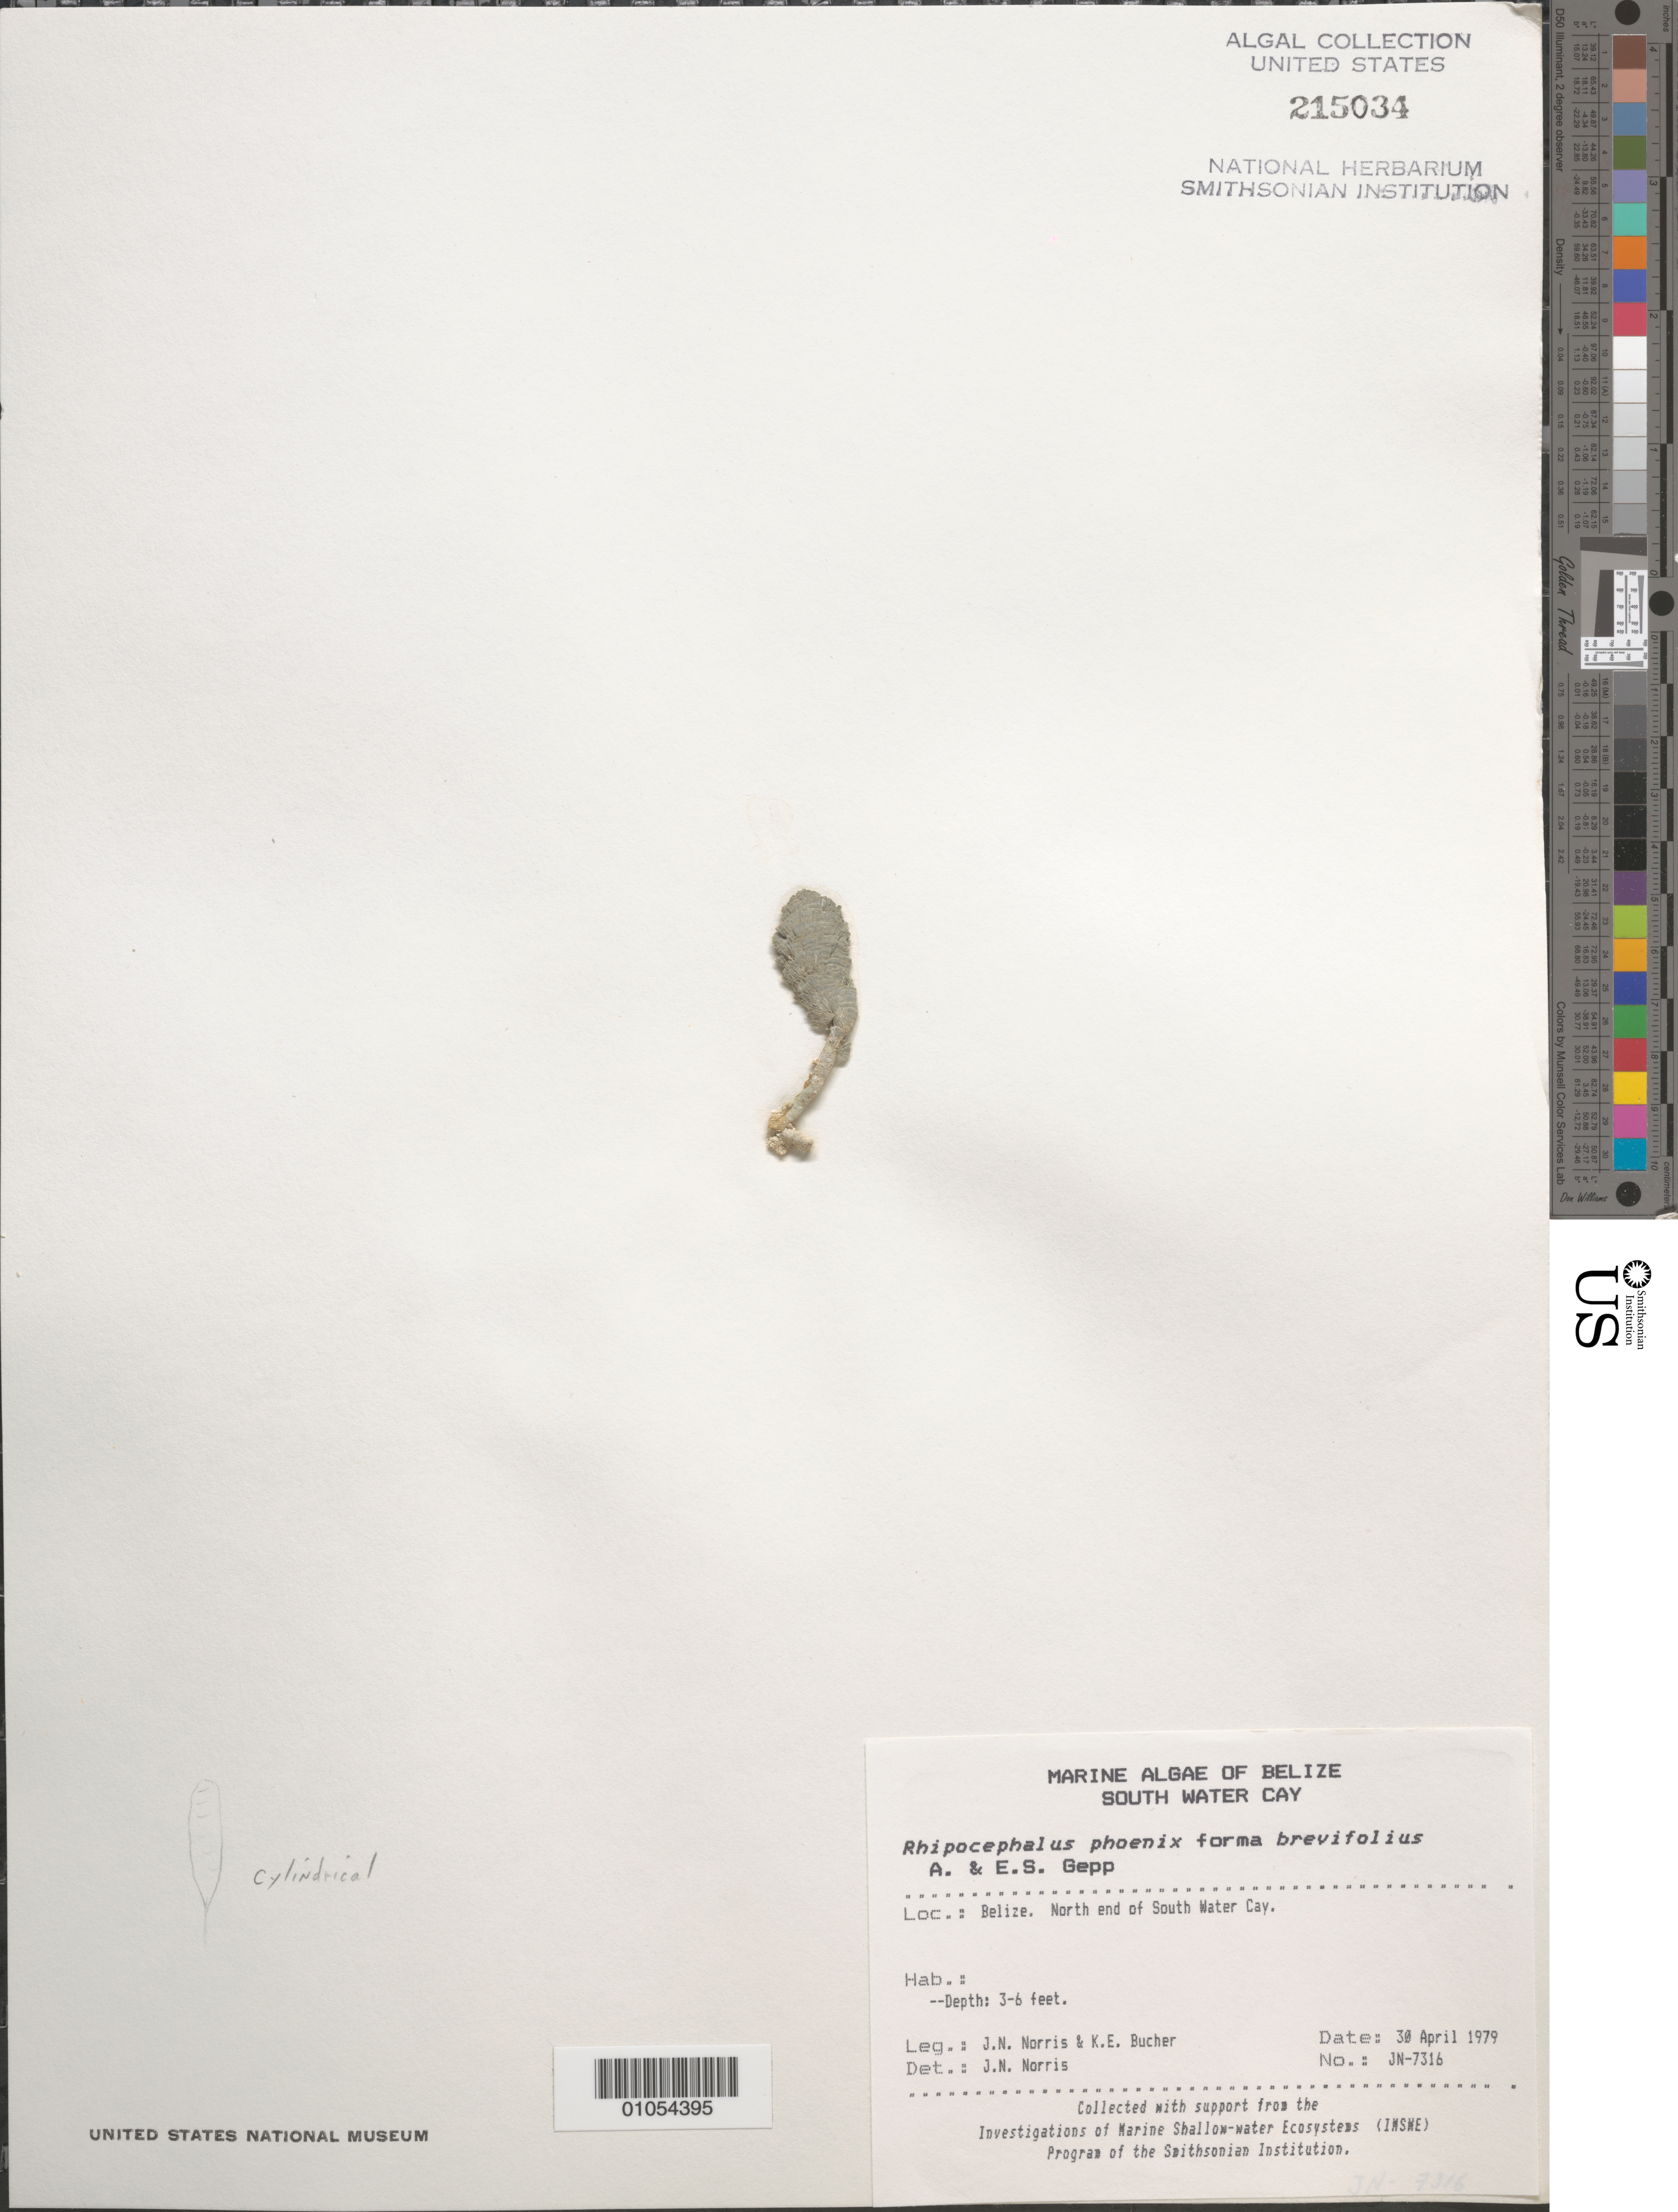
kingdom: Plantae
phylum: Chlorophyta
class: Ulvophyceae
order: Bryopsidales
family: Udoteaceae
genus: Rhipocephalus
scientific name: Rhipocephalus phoenix f. brevifolius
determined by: Norris, James N.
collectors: J. N. Norris & K. E. Bucher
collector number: JN-7316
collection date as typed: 30 Apr 1979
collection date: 1979-04-30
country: Belize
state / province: Stann Creek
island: South Water Cay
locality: North end of the cay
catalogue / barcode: US 215034